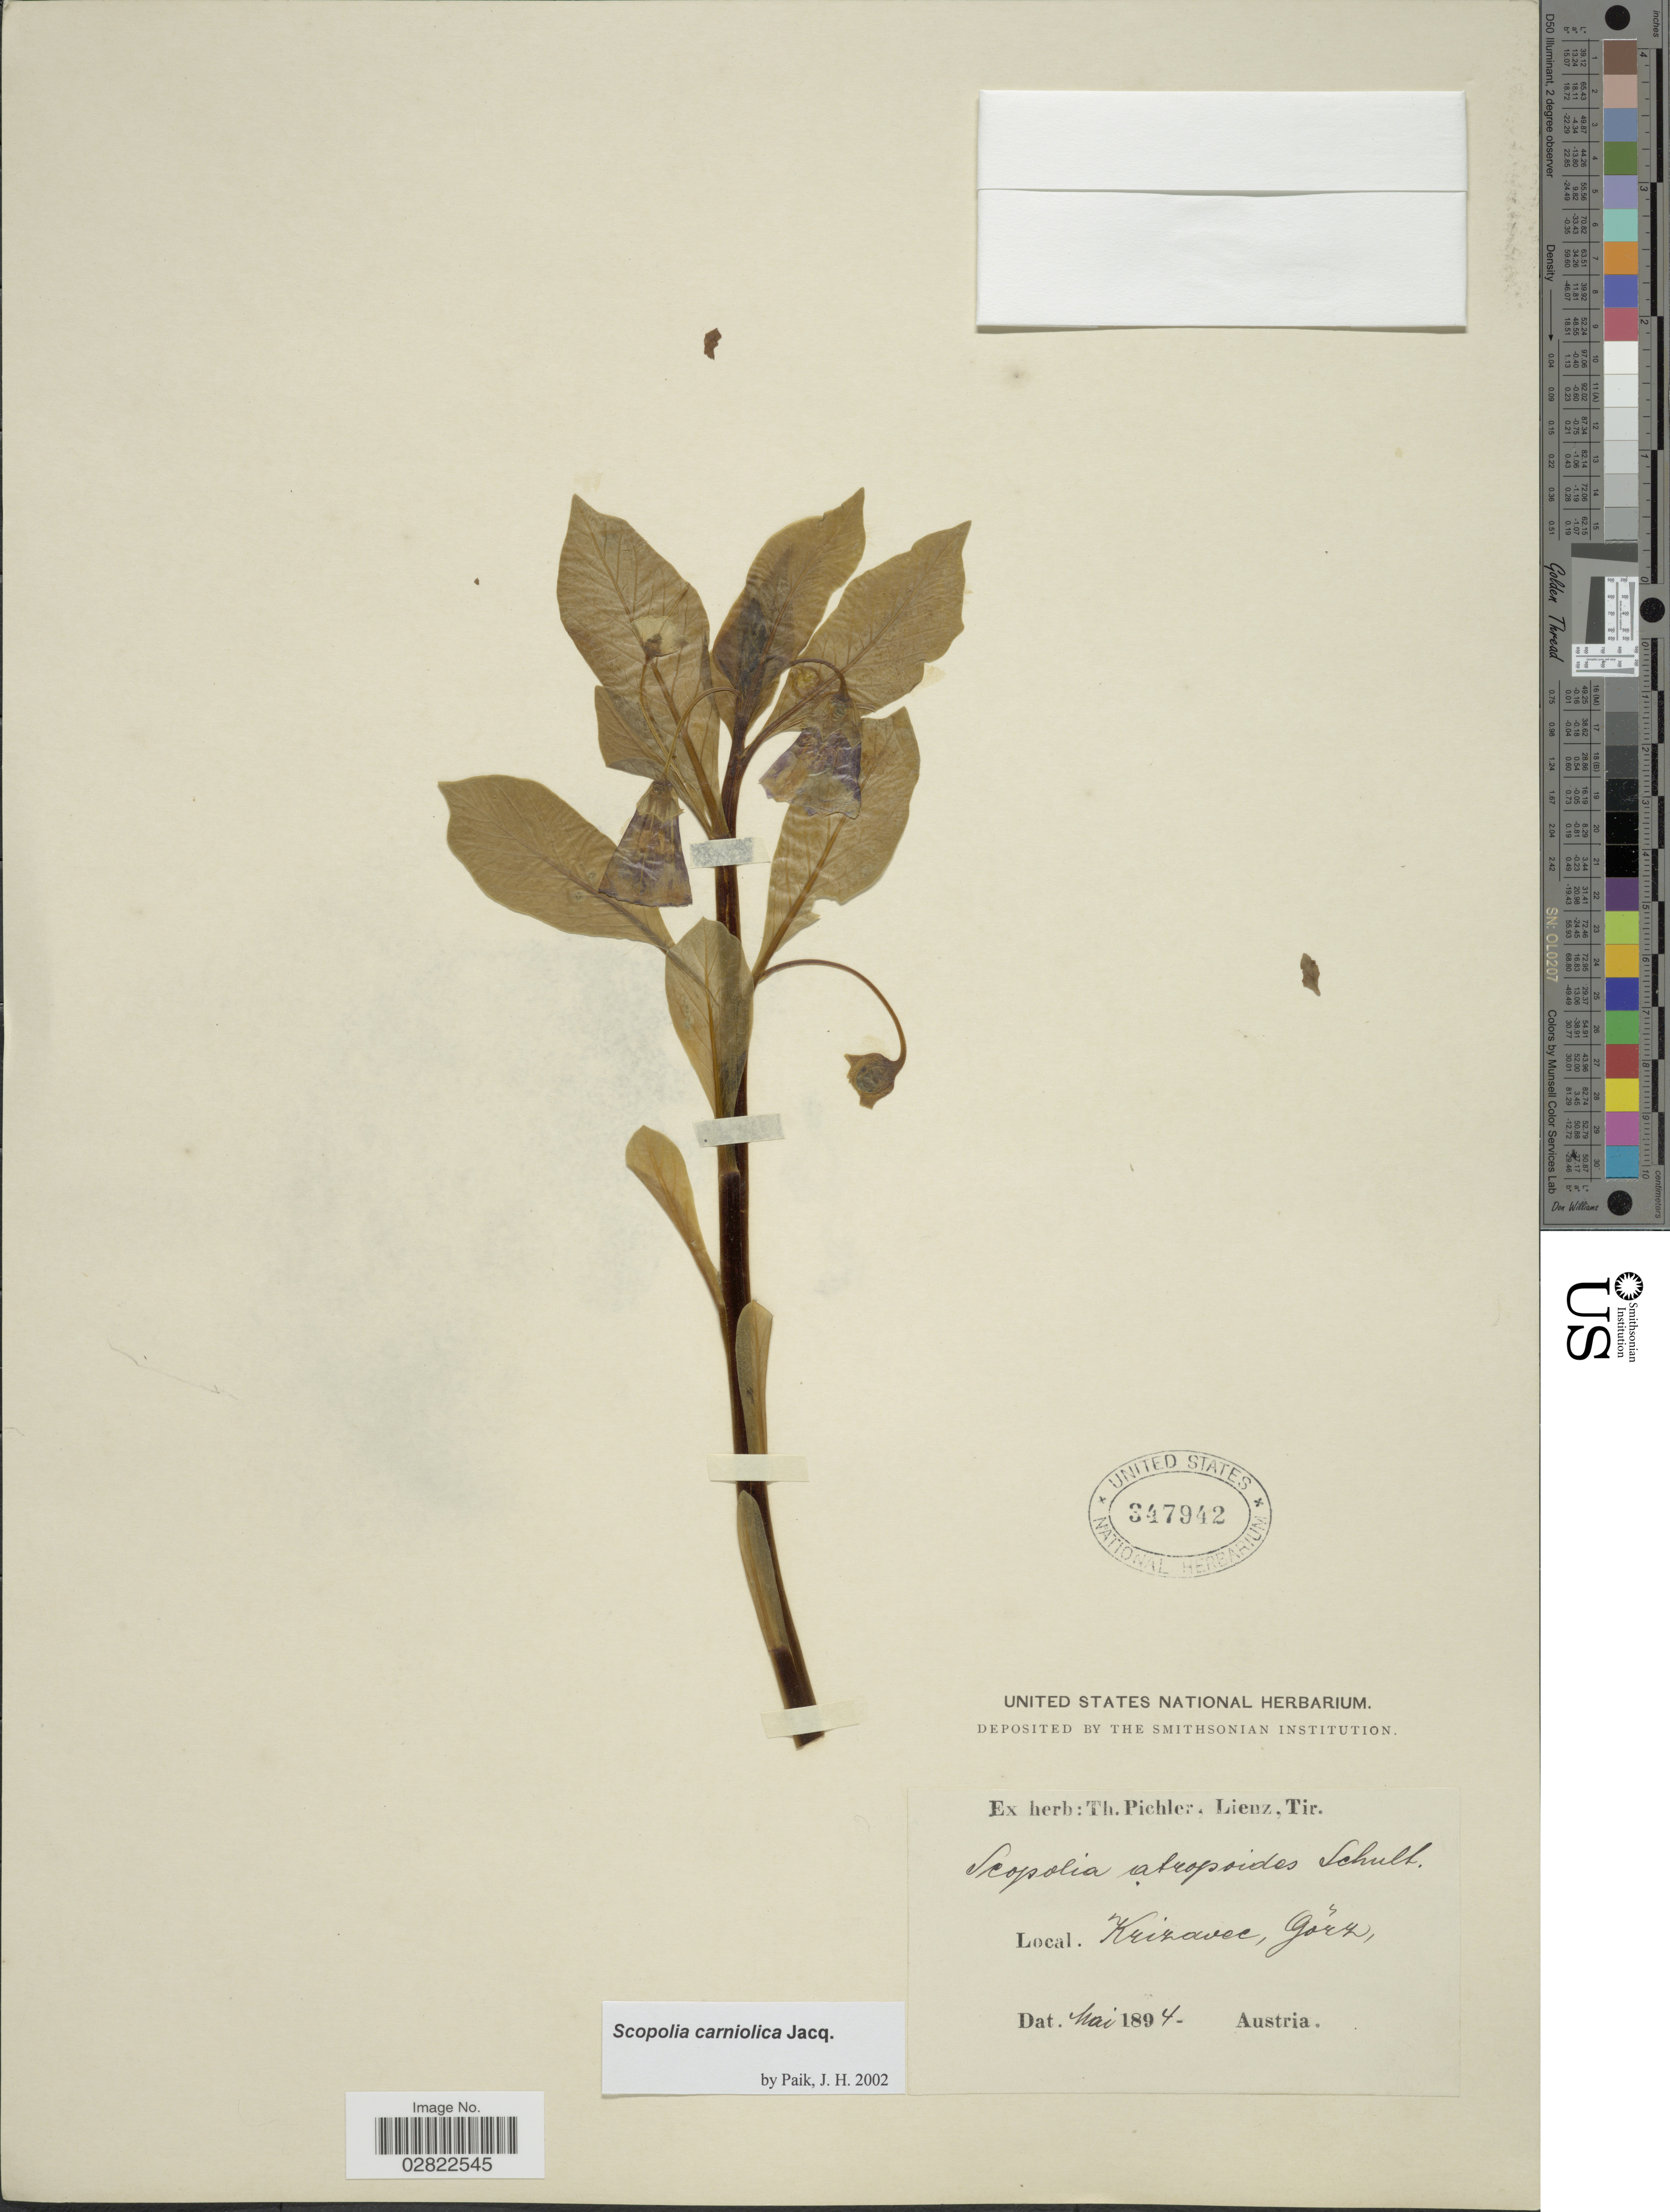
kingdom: Plantae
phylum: Tracheophyta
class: Magnoliopsida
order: Solanales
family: Solanaceae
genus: Scopolia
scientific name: Scopolia carniolica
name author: Jacq.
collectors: ex herb. T. Pichler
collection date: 1894-05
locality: Krizavec, Gorz.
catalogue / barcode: US 347942